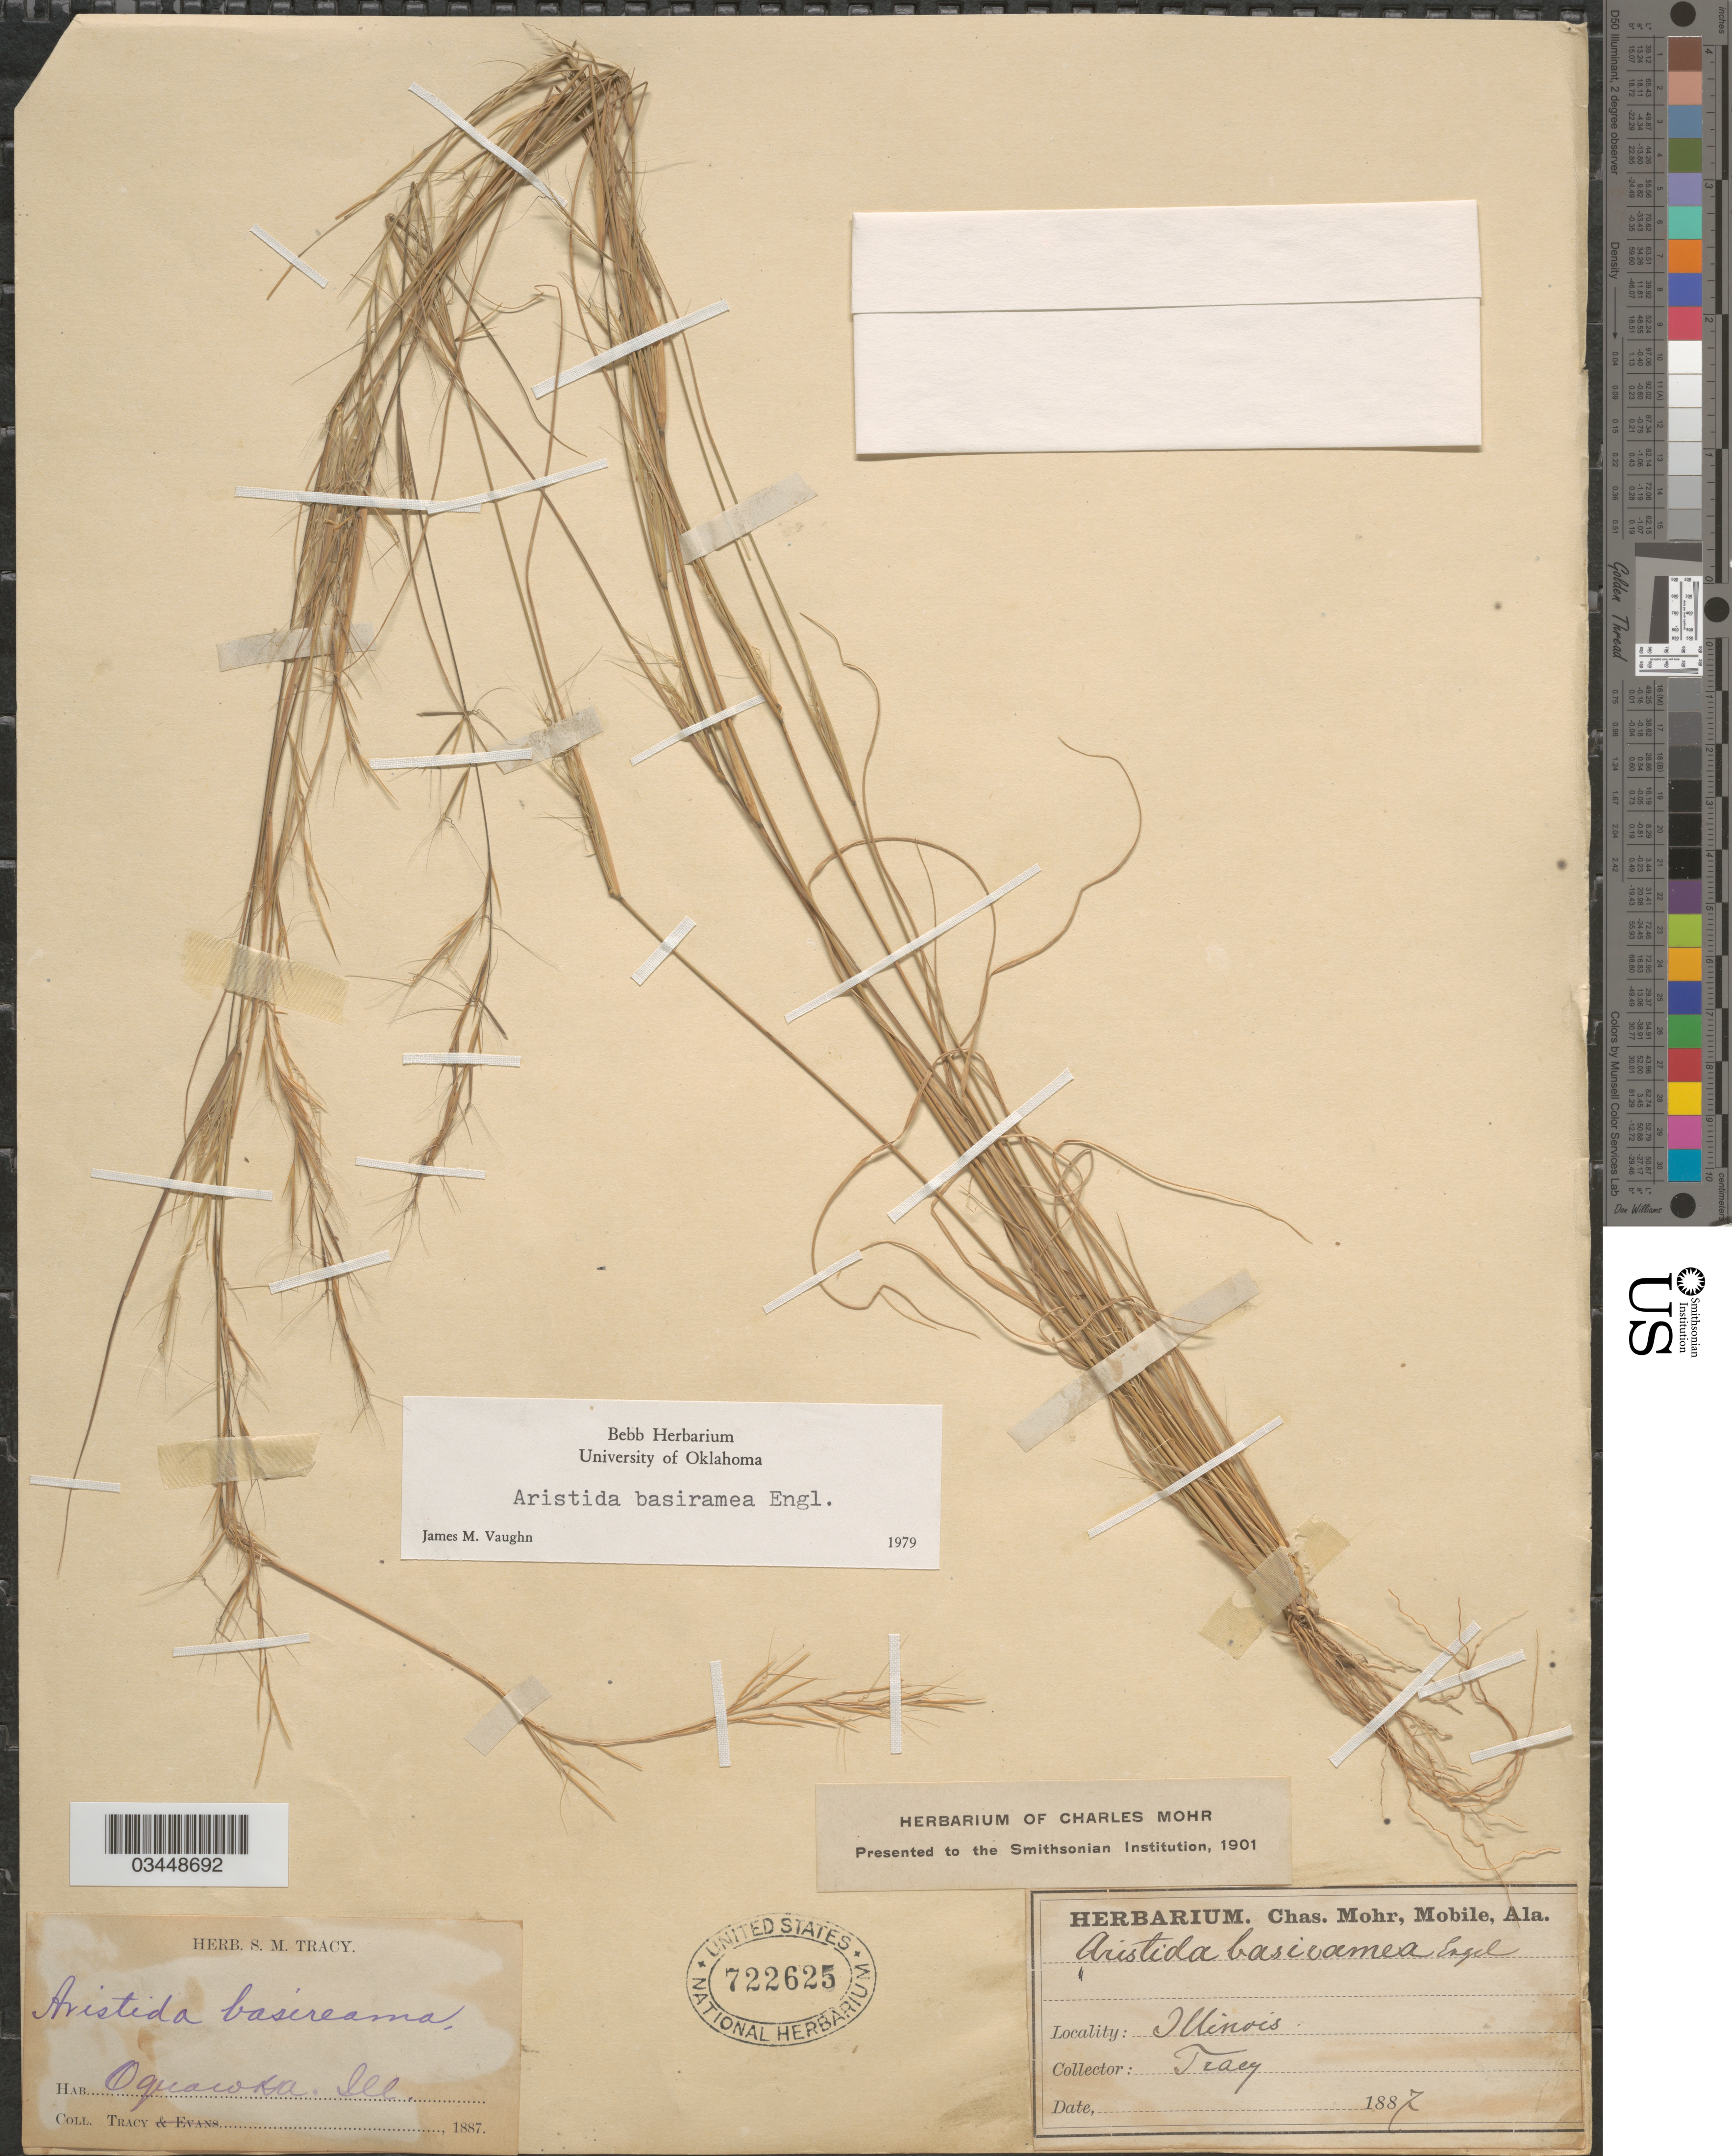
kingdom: Plantae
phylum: Tracheophyta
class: Liliopsida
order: Poales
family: Poaceae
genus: Aristida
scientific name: Aristida basiramea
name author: Engelm. ex Vasey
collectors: S. M. Tracy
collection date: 1887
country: United States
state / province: Illinois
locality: Oquawka.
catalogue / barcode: US 722625